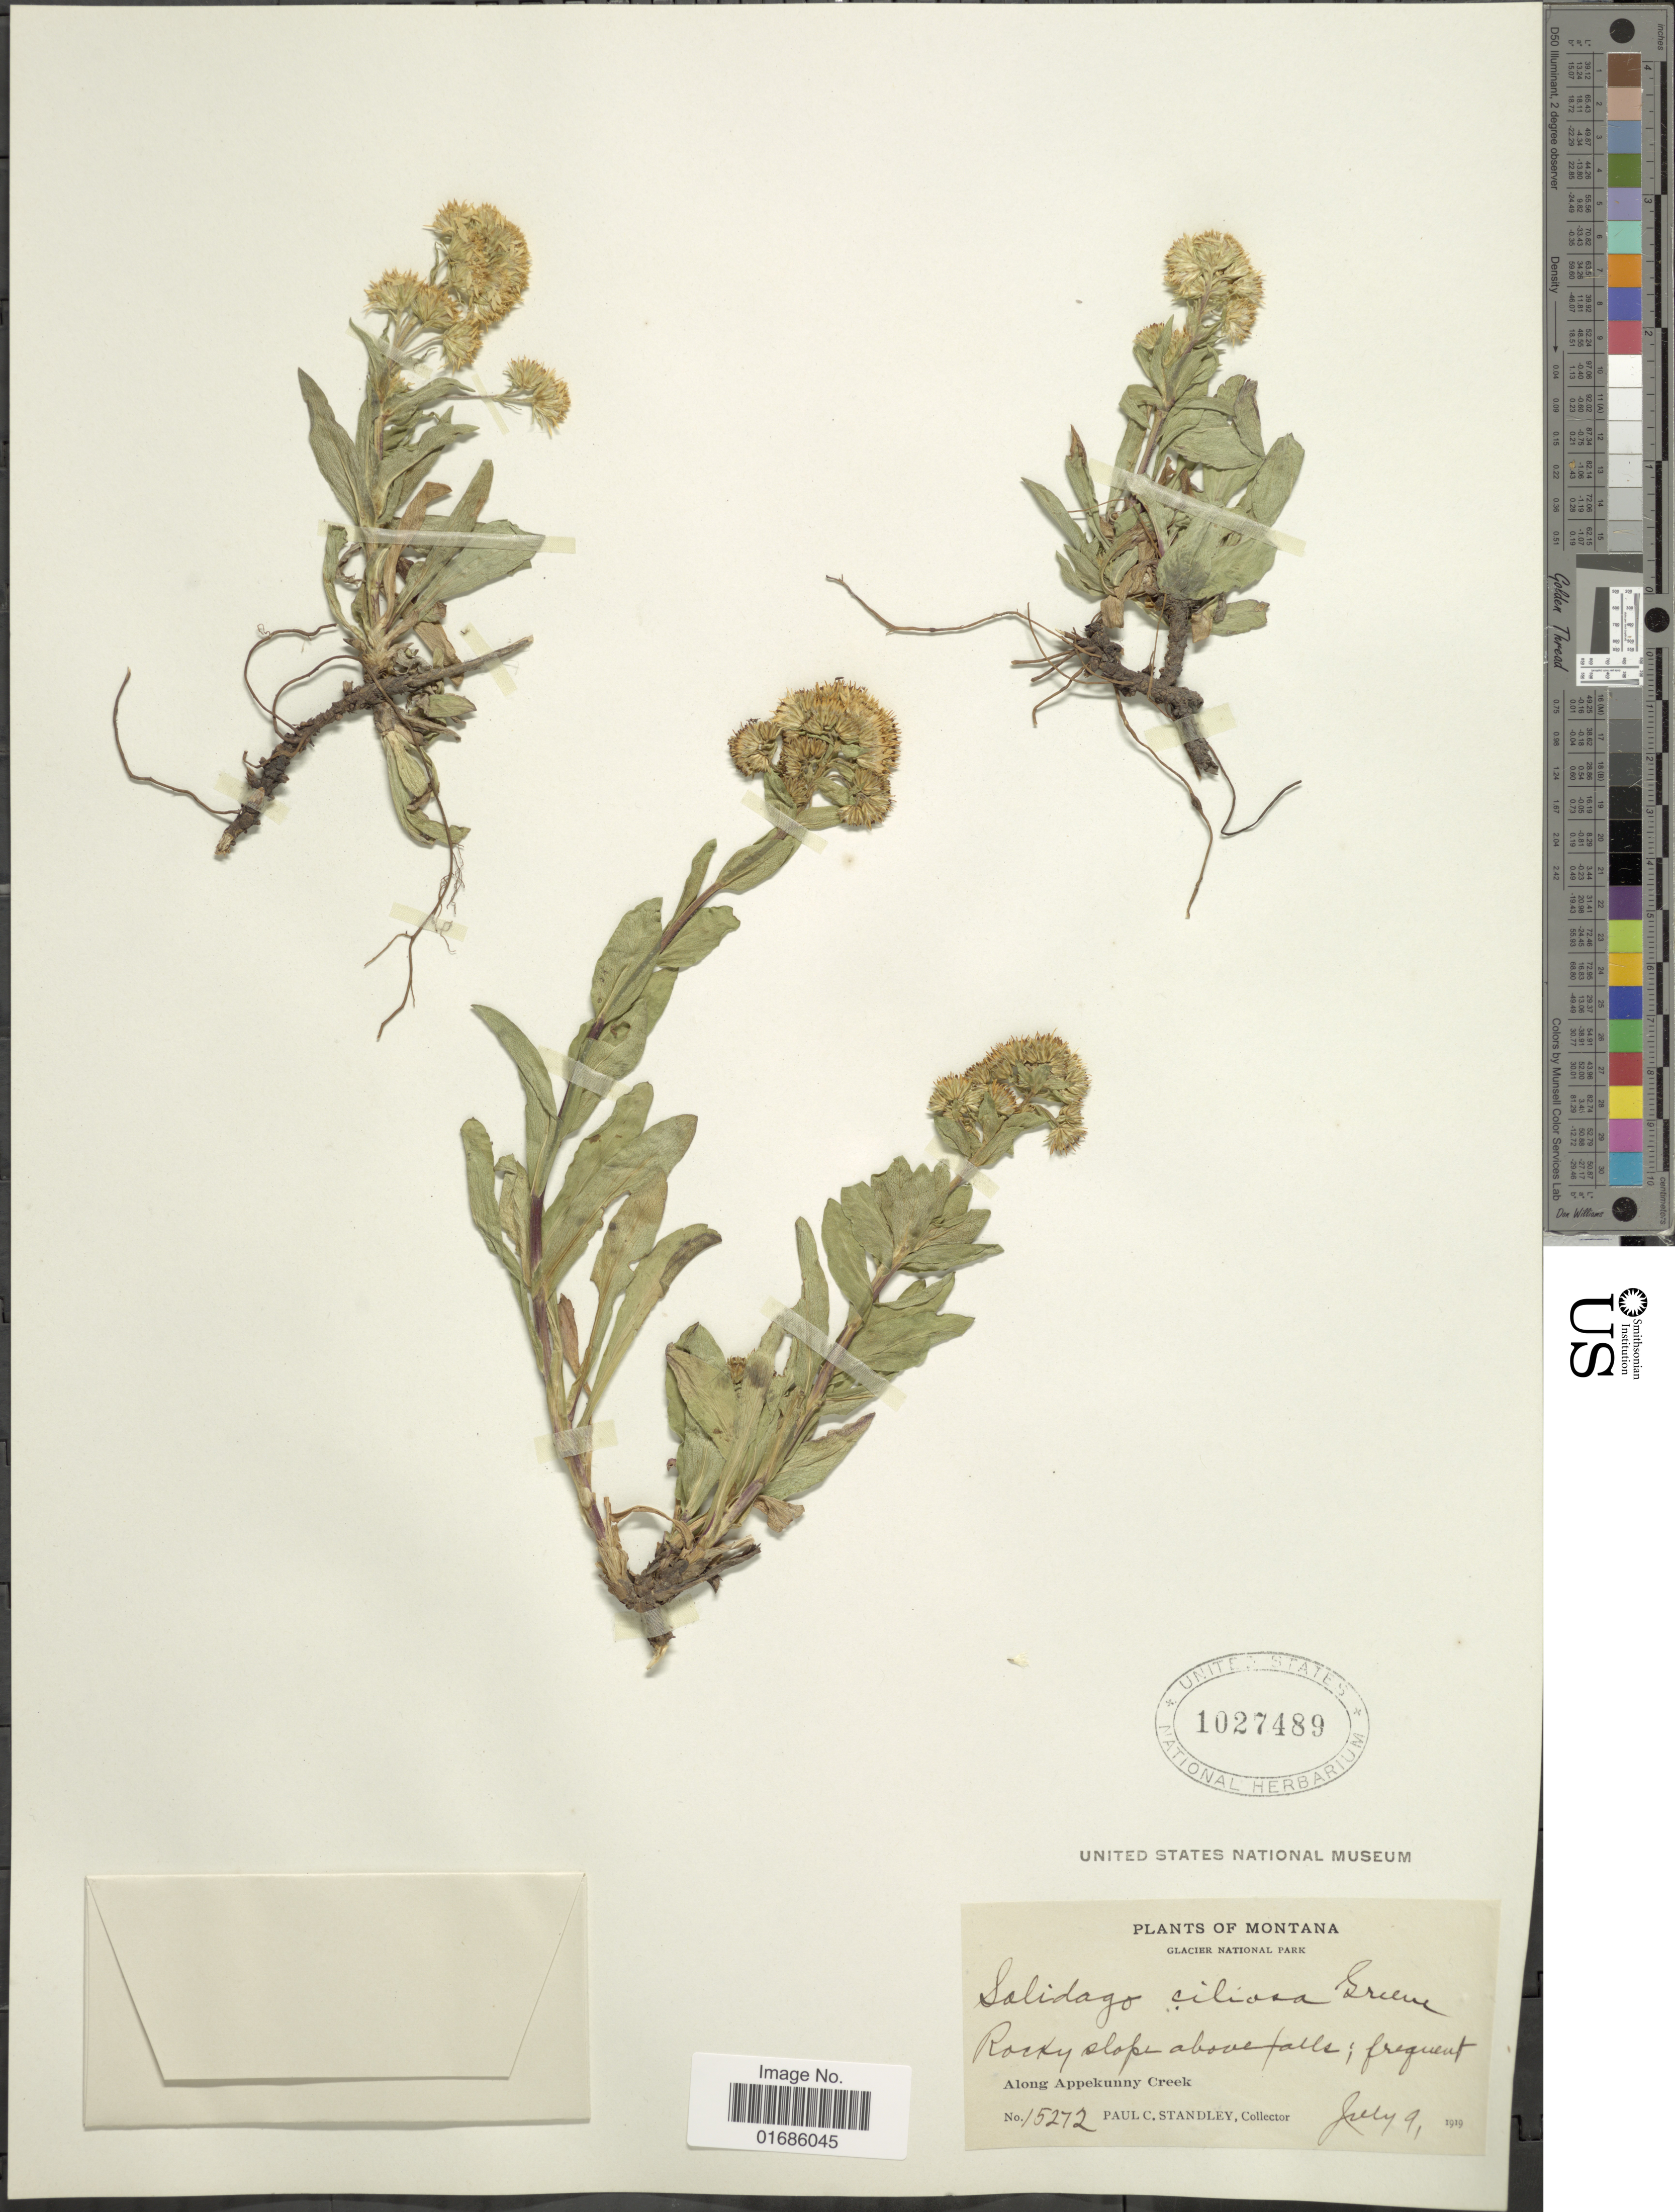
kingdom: Plantae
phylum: Tracheophyta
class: Magnoliopsida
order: Asterales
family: Asteraceae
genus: Solidago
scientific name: Solidago ciliosa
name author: Greene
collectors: P. C. Standley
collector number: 15272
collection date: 1919-07-09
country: United States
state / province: Montana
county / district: Glacier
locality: Glacier National Park, along Appekunny Creek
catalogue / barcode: US 1027489